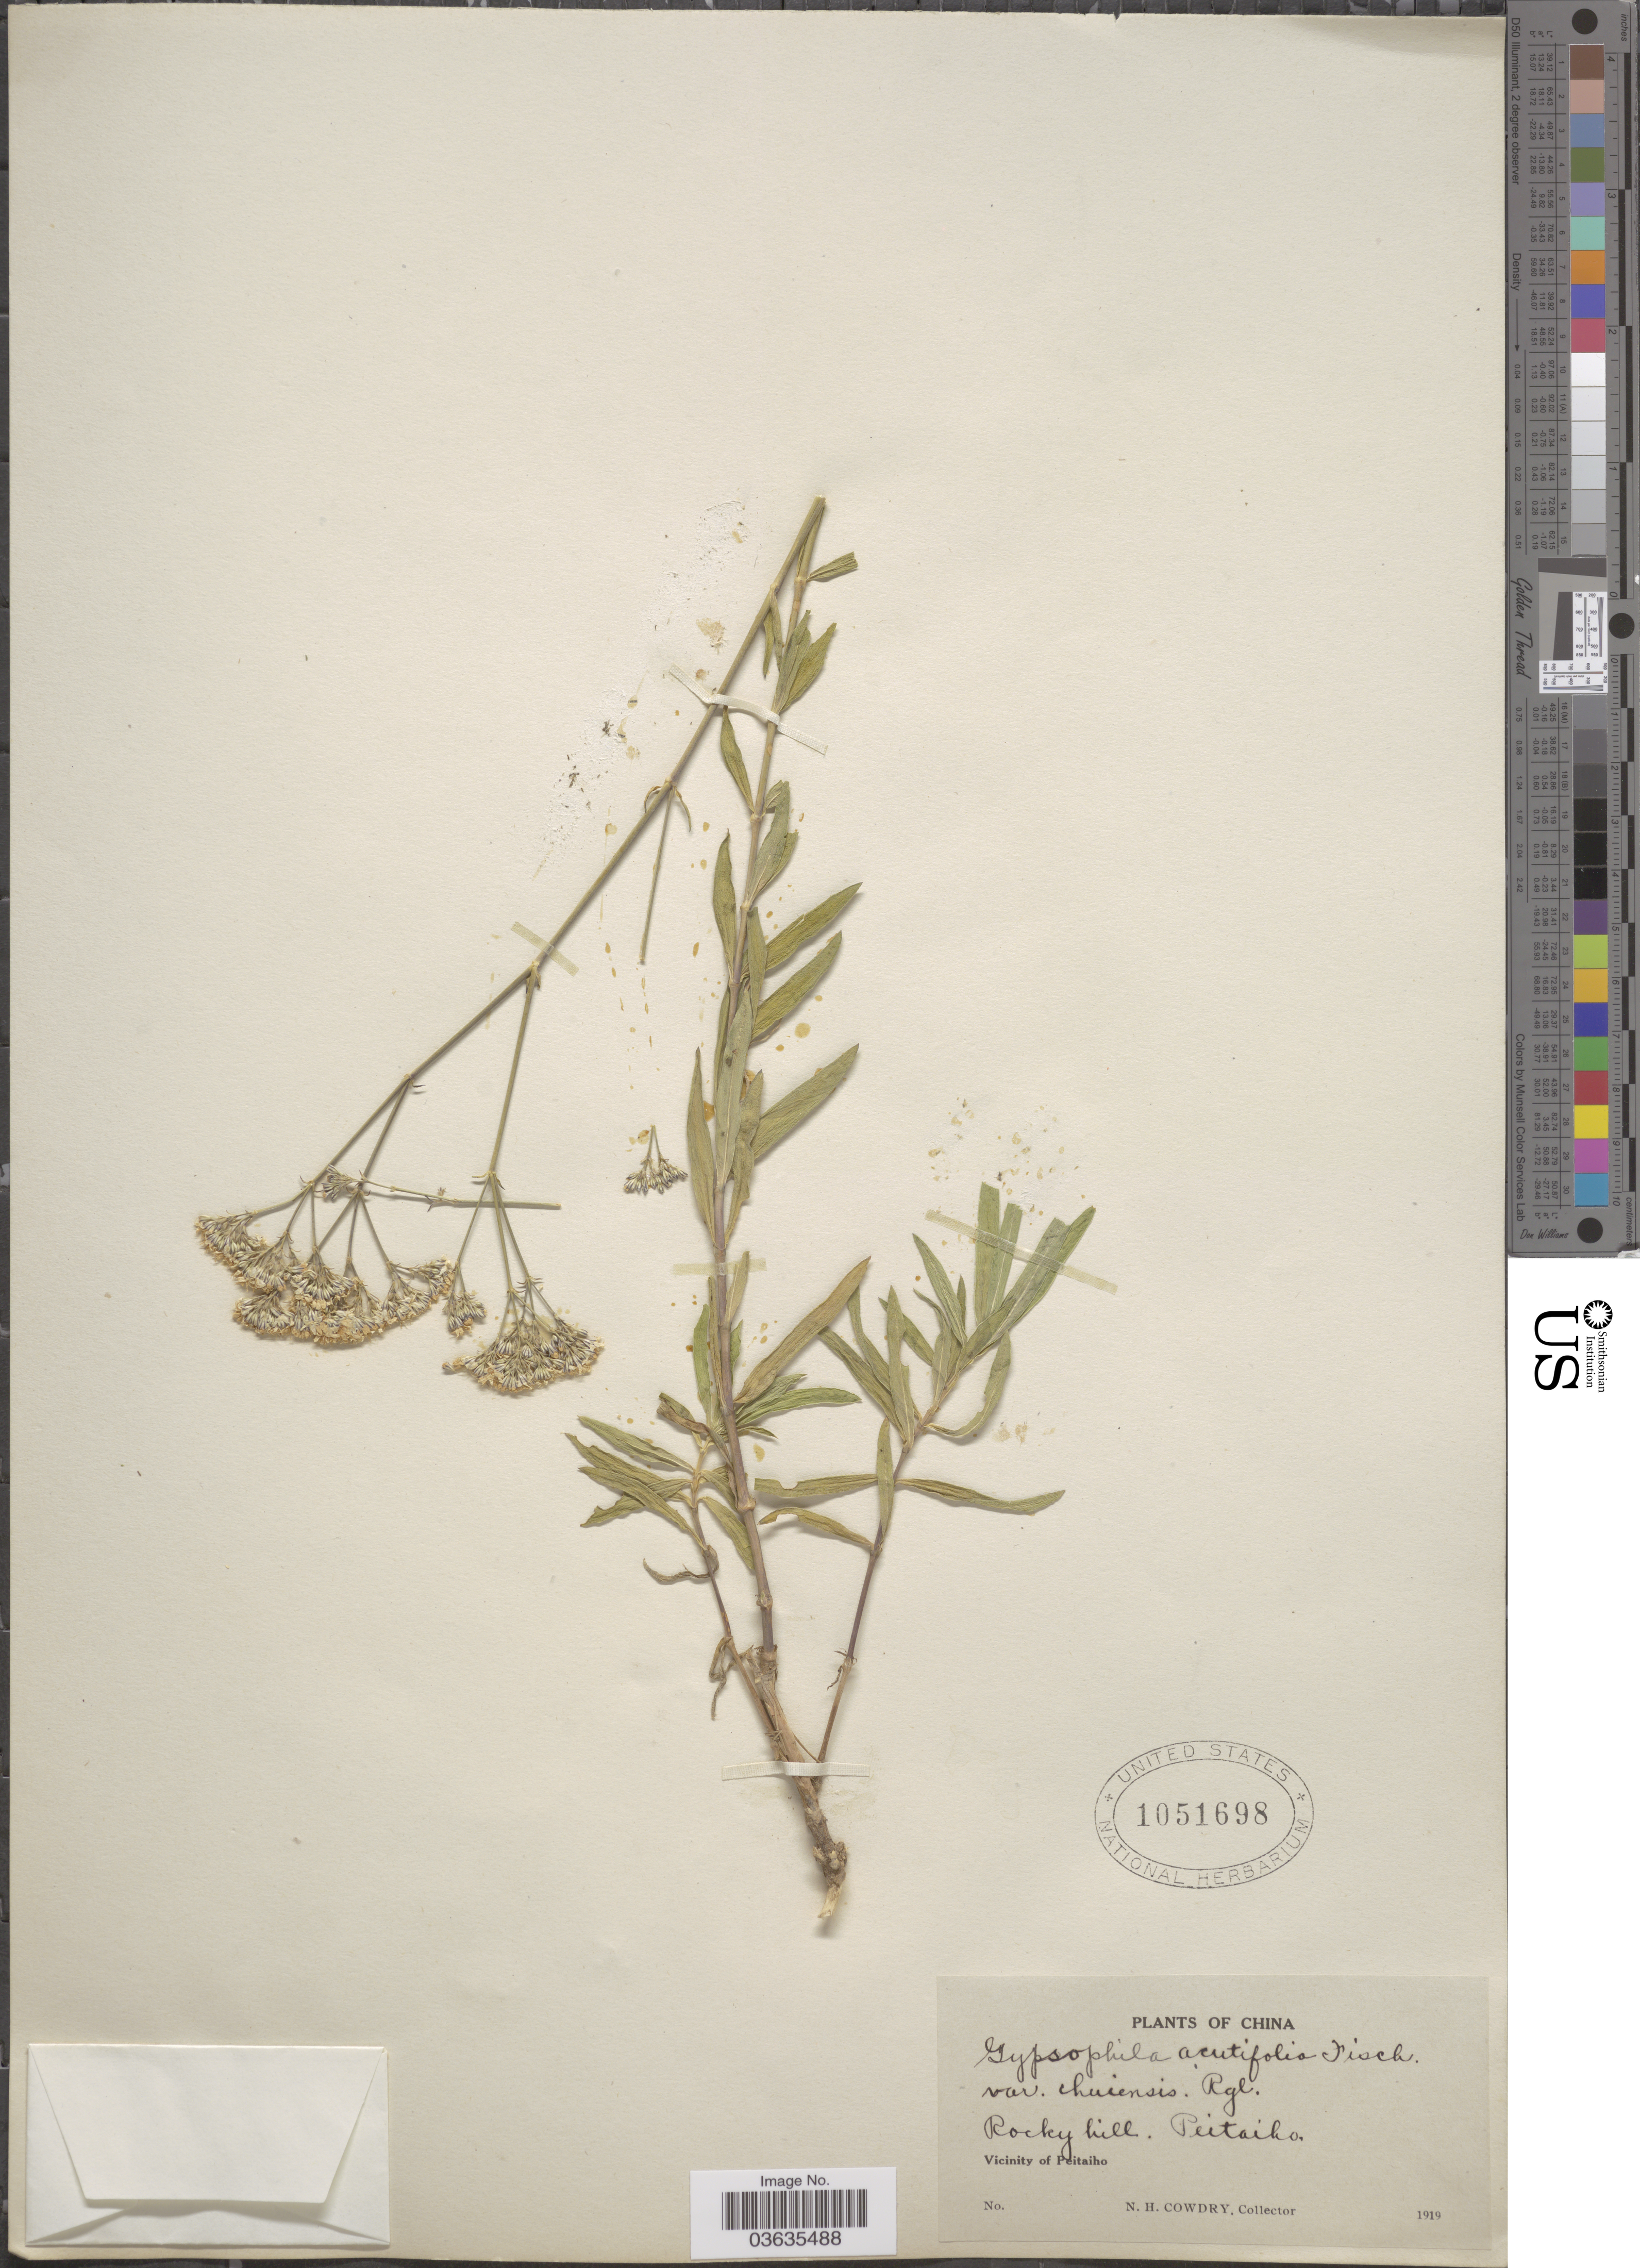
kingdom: Plantae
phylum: Tracheophyta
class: Magnoliopsida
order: Caryophyllales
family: Caryophyllaceae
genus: Gypsophila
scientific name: Gypsophila acutifolia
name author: Steven ex Spreng.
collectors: N. H. Cowdry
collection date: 1919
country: China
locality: Rocky hill. Peitaiho. Vicinity of Peitaiho.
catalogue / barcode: US 1051698